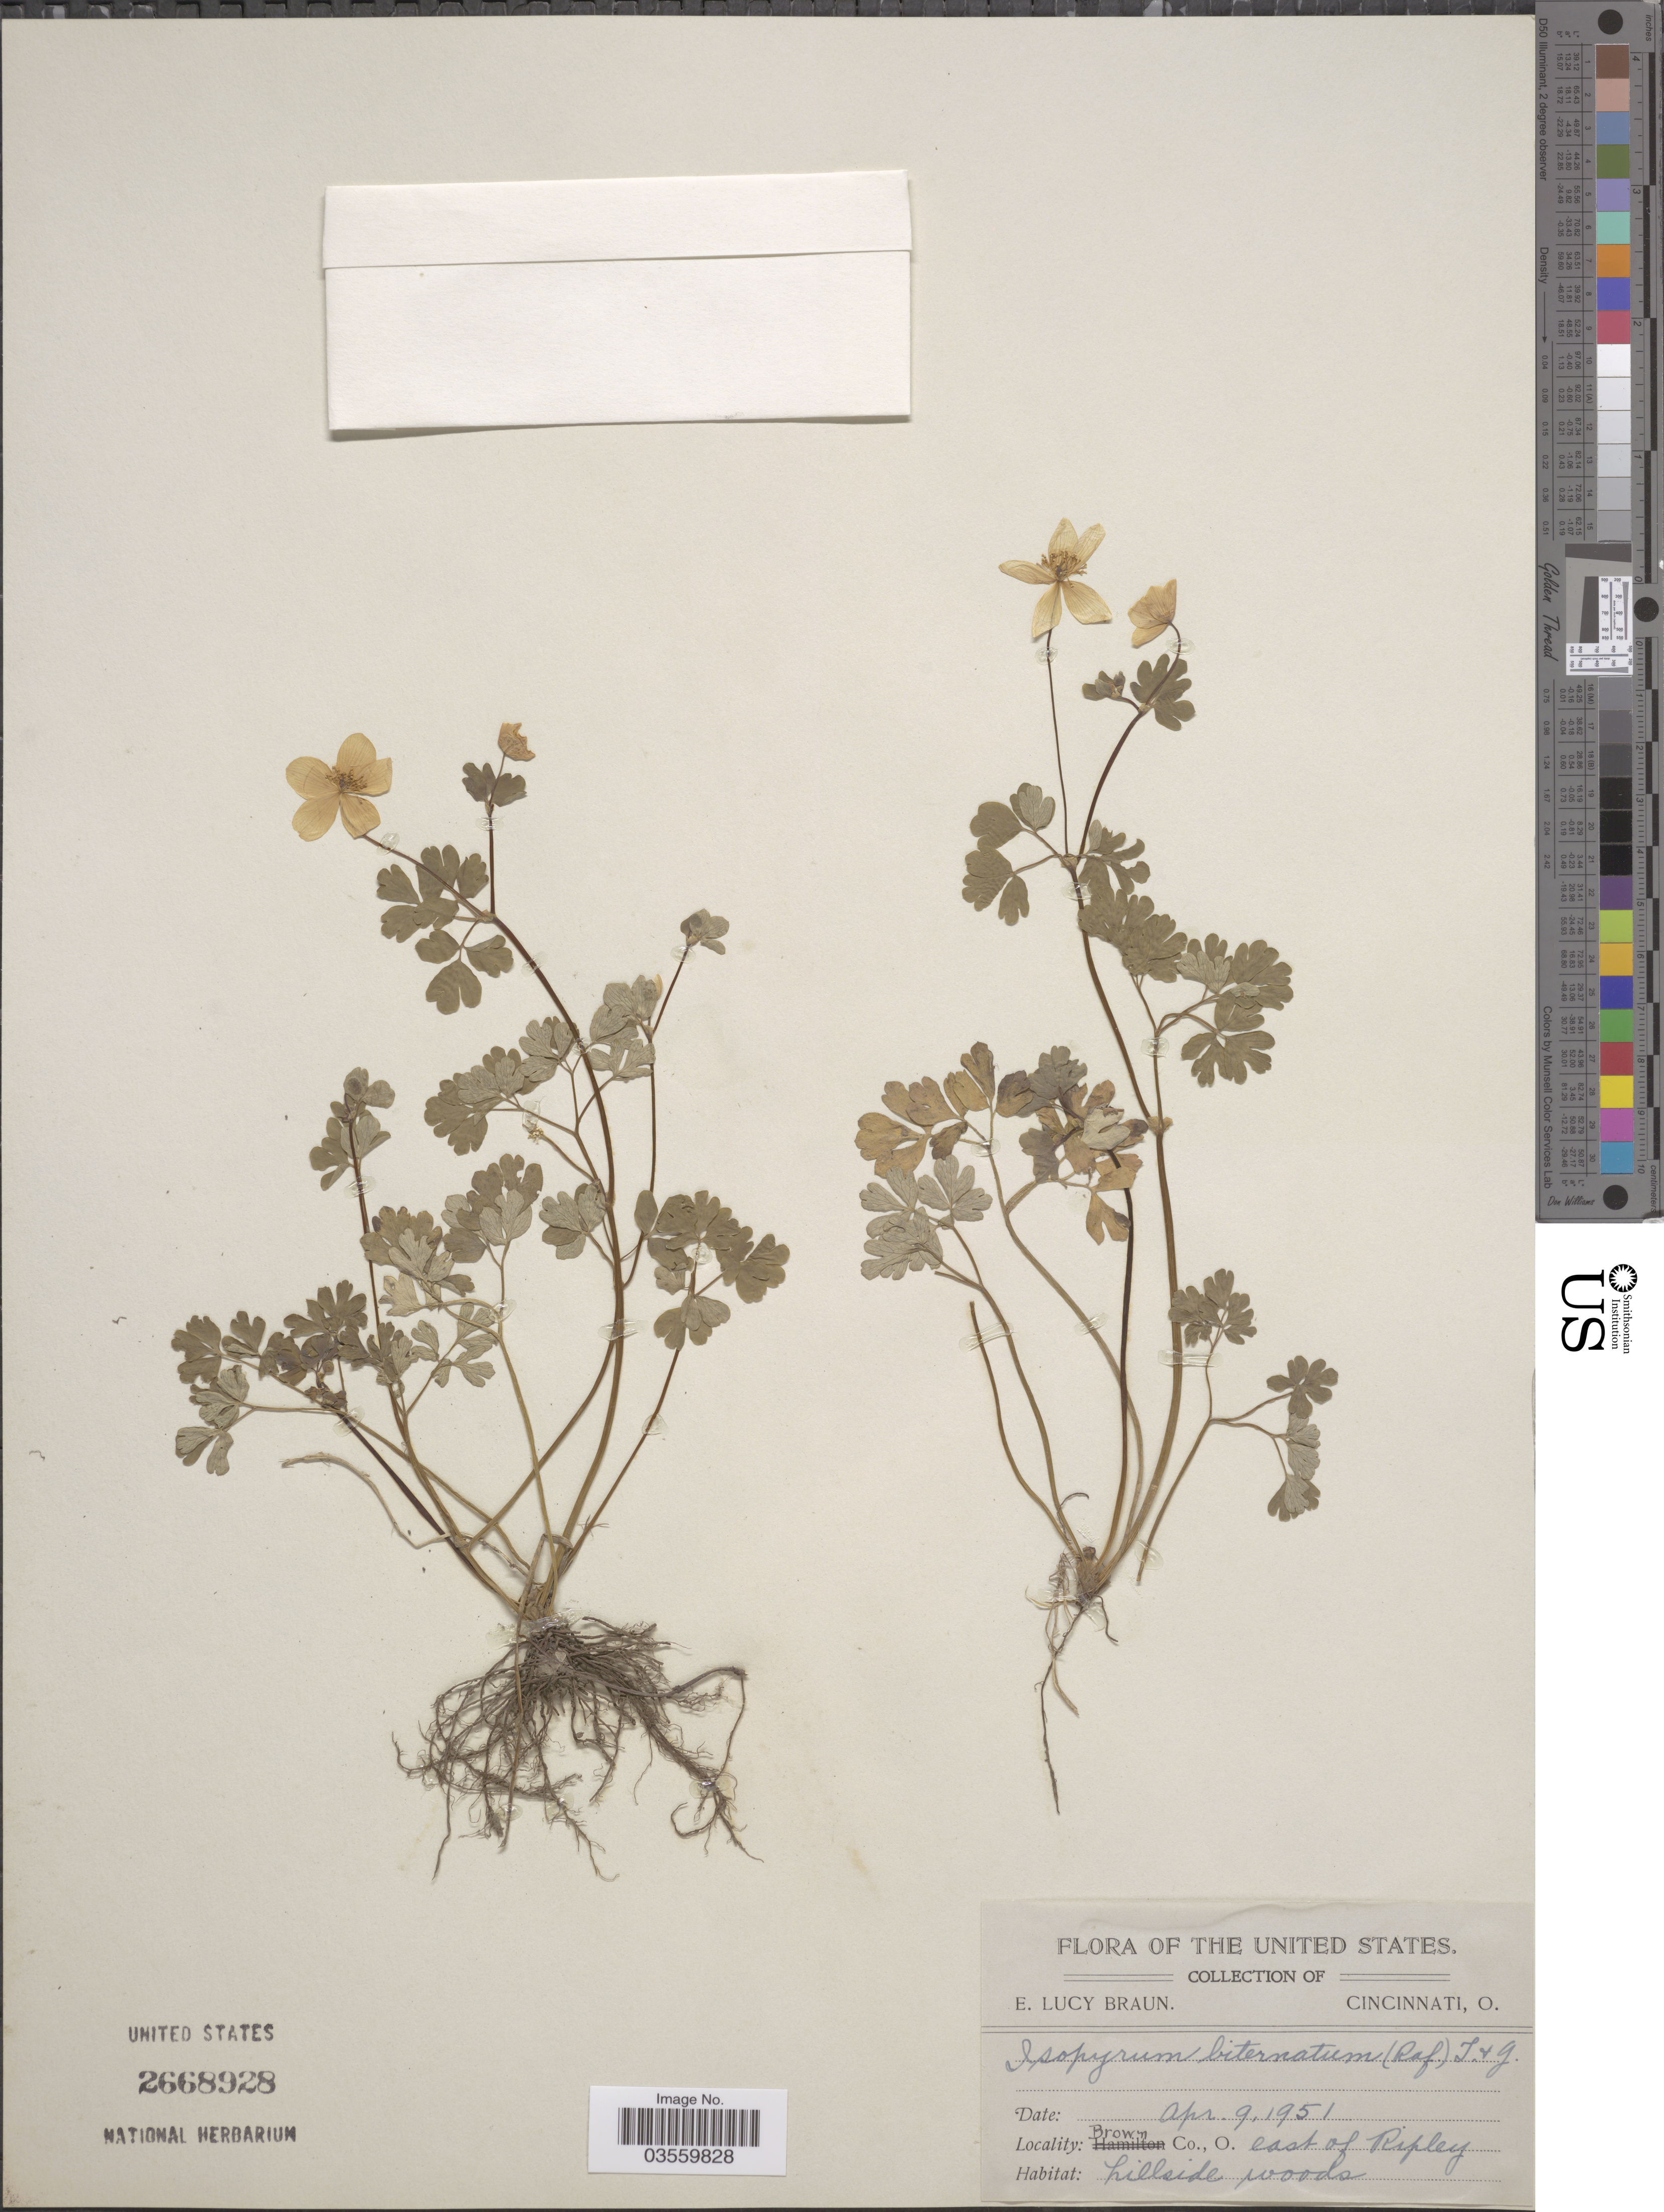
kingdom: Plantae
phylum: Tracheophyta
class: Magnoliopsida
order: Ranunculales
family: Ranunculaceae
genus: Enemion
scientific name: Enemion biternatum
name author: (Torr. & A. Gray) Raf.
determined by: Strong, Mark T., (BOT), Smithsonian Institution - National Museum of Natural History (UNITED STATES)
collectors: E. L. Braun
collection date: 1951-04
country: United States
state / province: Ohio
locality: Brown Co., east of Ripley.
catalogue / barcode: US 2668928